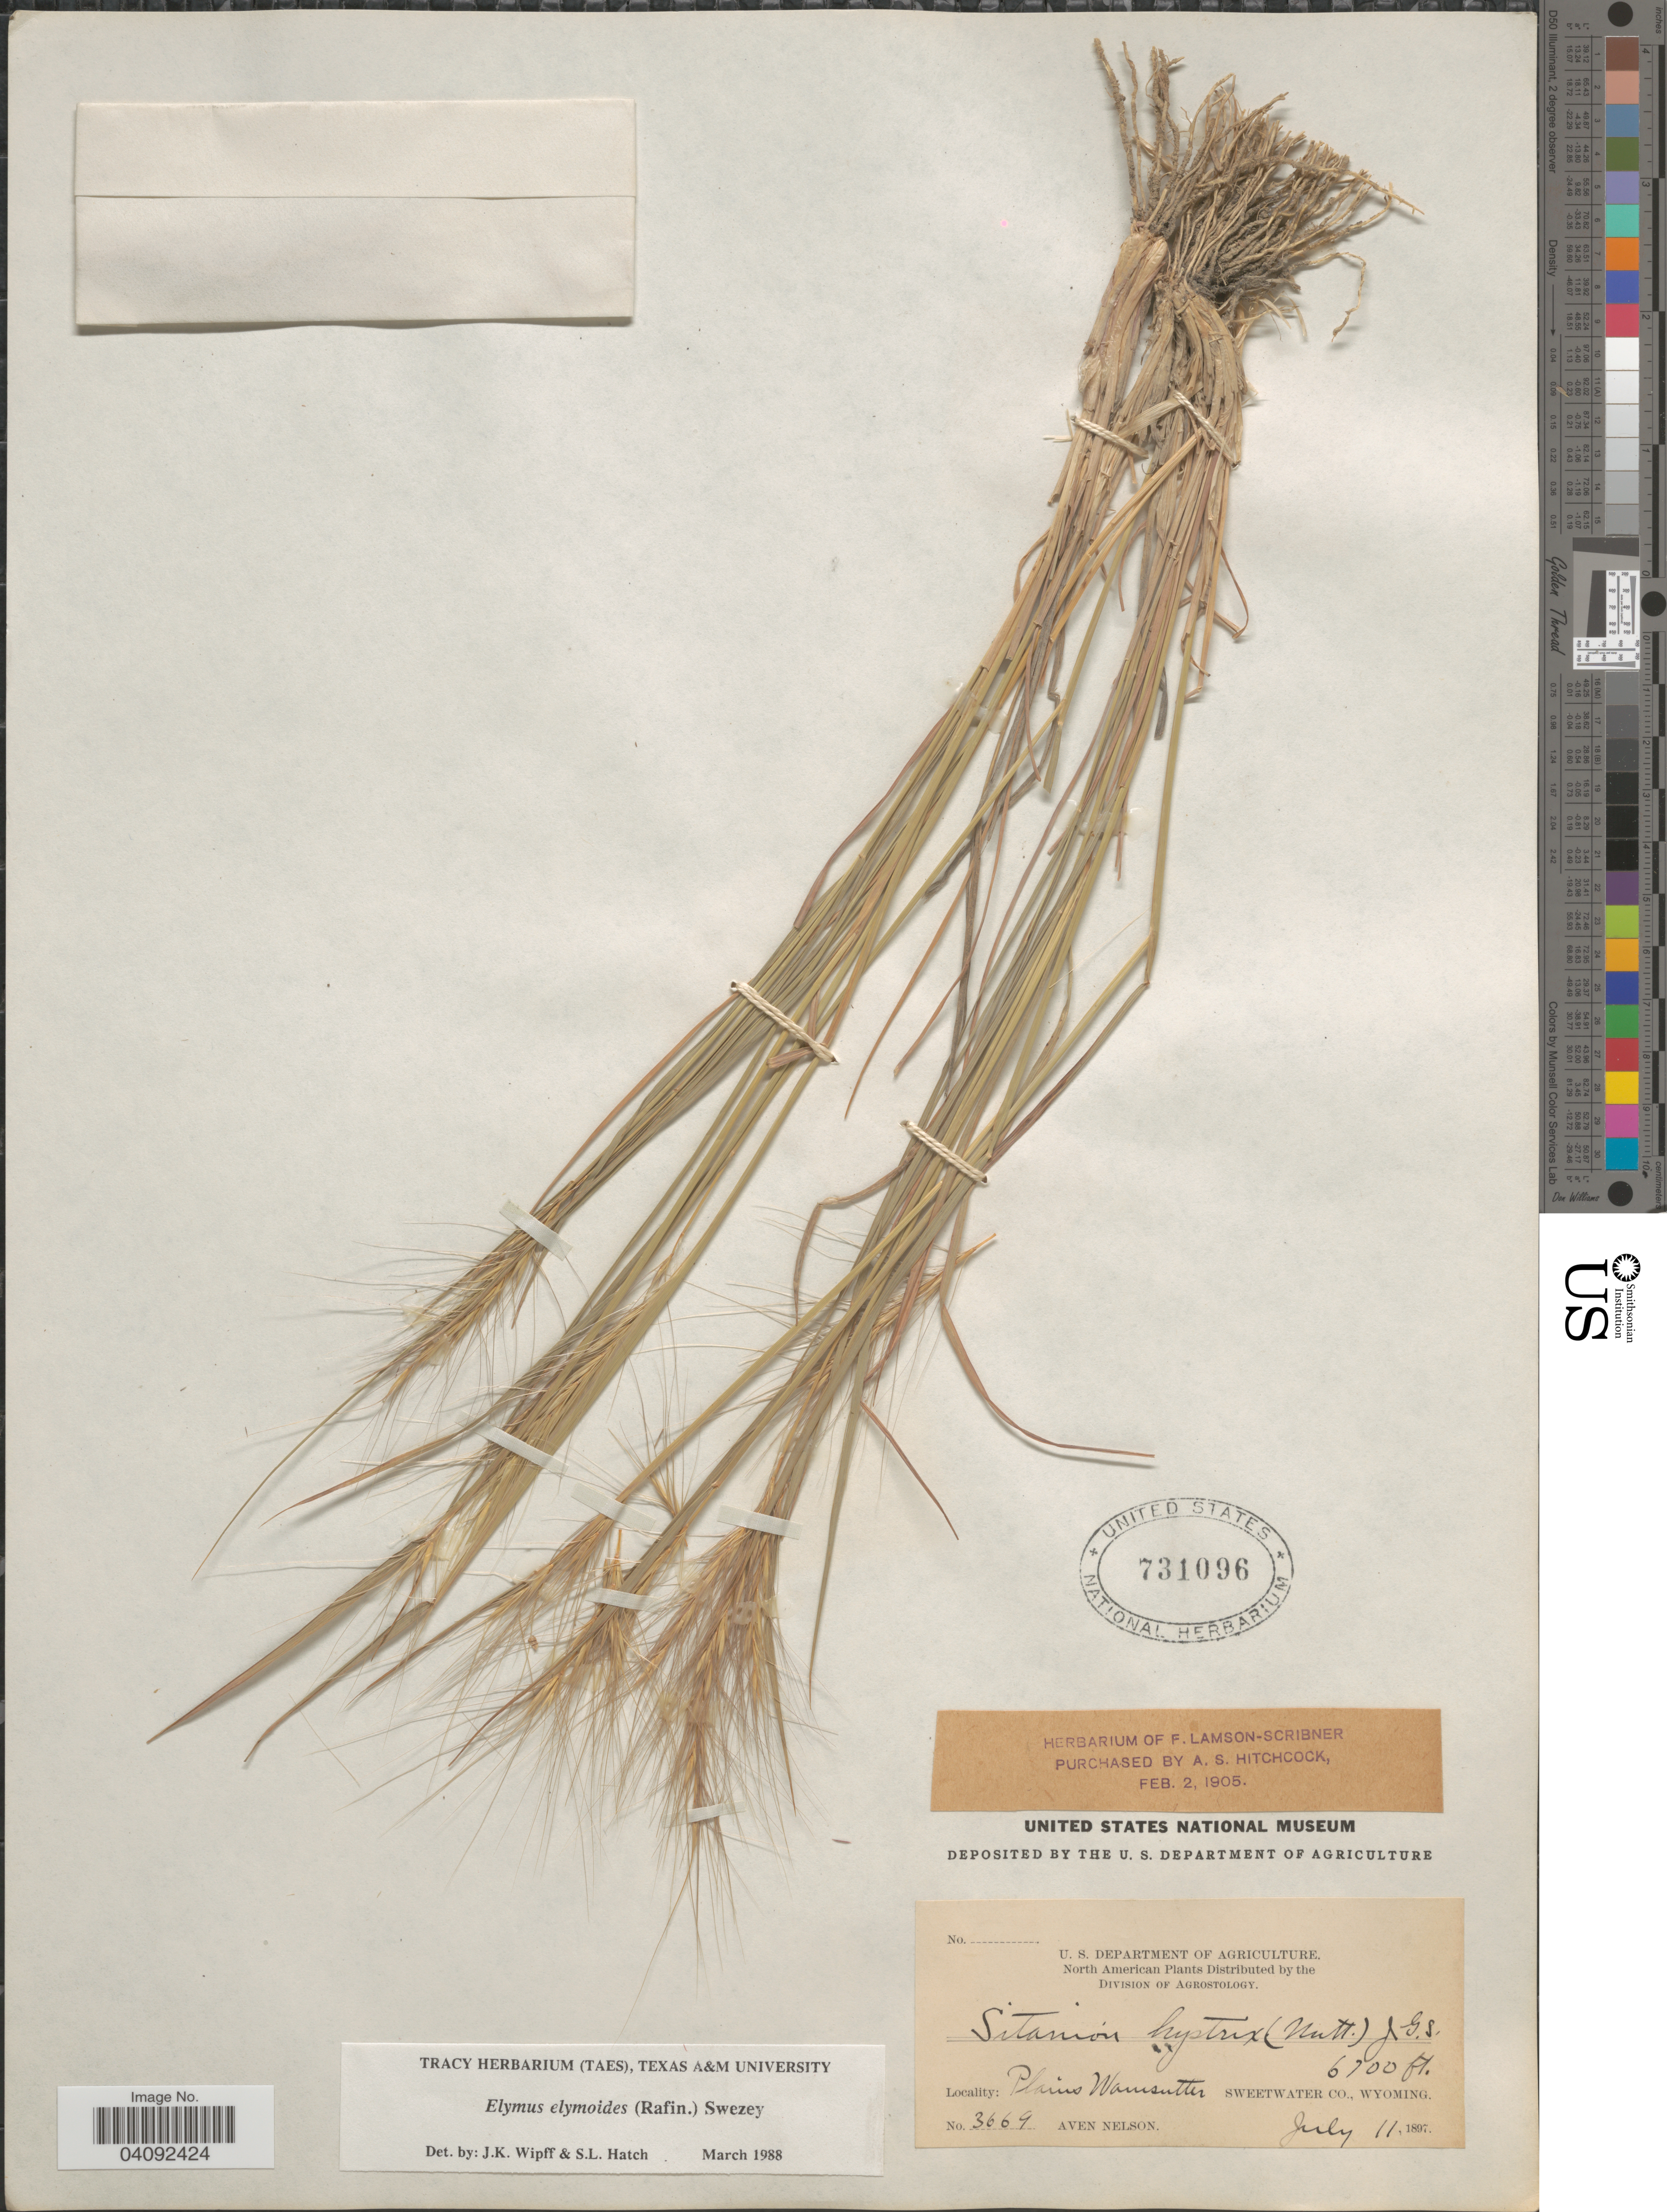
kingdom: Plantae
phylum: Tracheophyta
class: Liliopsida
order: Poales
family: Poaceae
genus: Elymus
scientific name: Elymus elymoides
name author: (Raf.) Swezey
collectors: A. Nelson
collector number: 3669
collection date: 1897-07-11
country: United States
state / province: Wyoming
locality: Plains Wamsutter. Sweetwater Co.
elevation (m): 2042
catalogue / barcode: US 731096